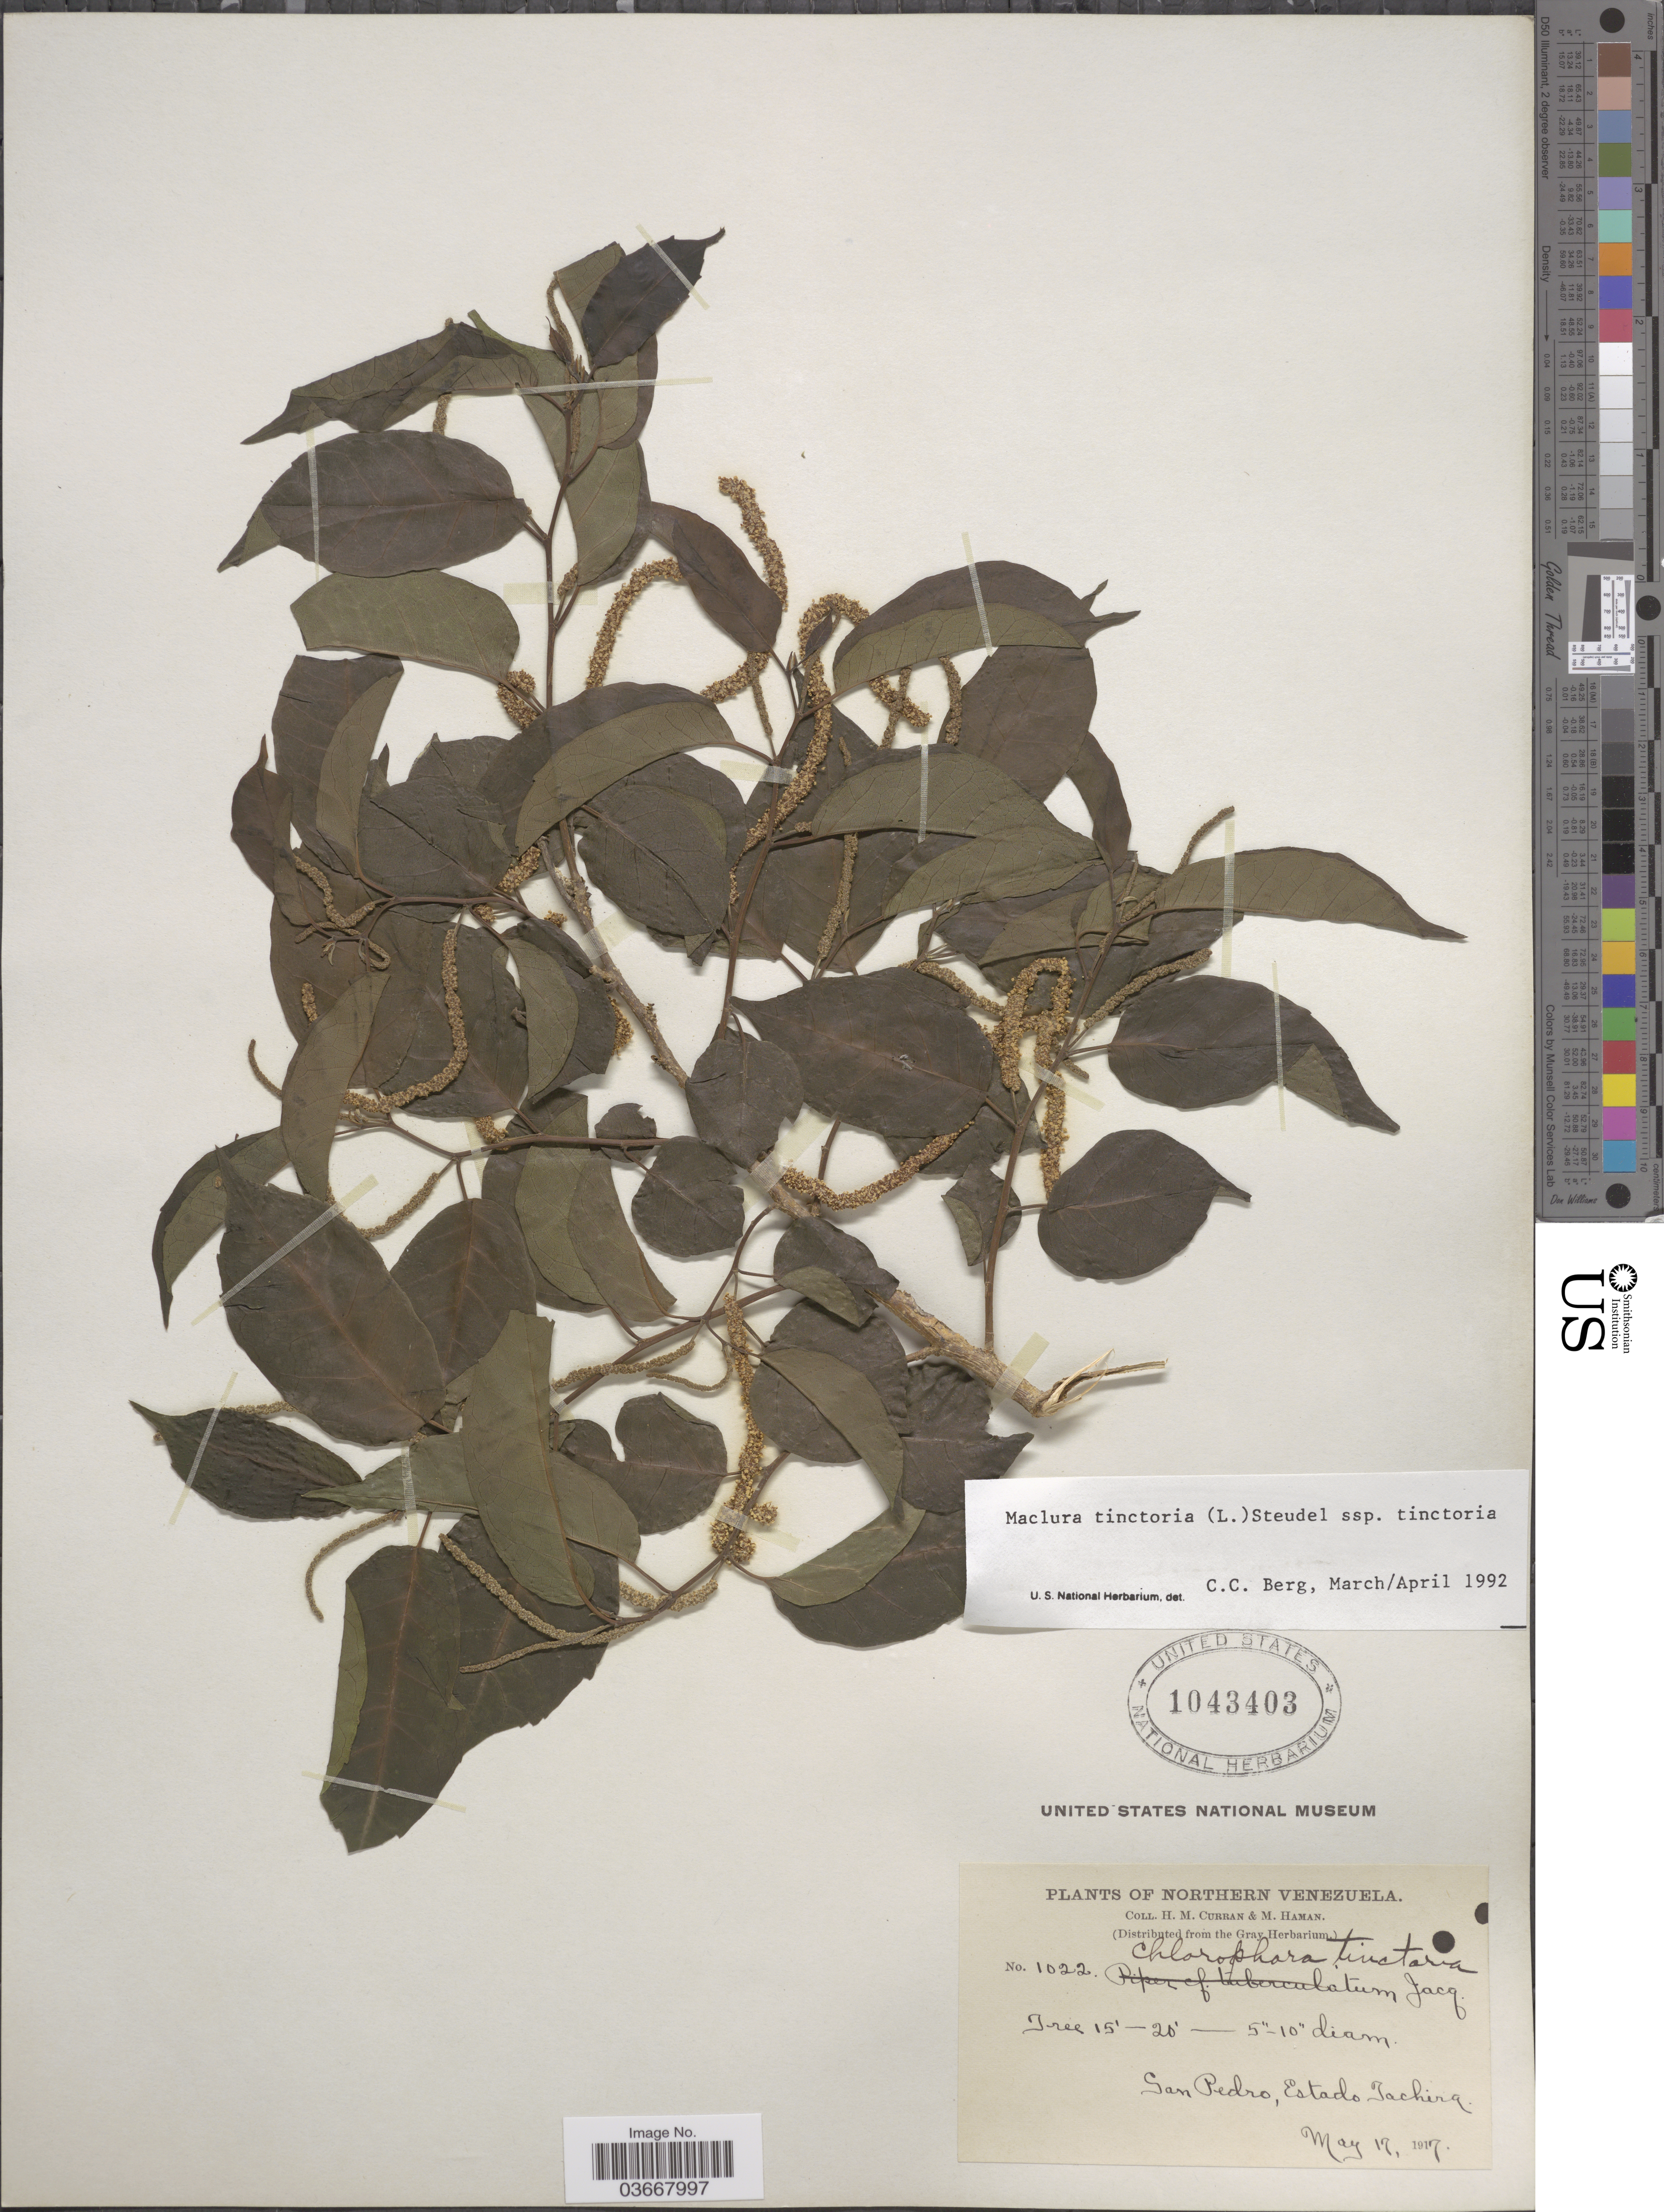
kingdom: Plantae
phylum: Tracheophyta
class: Magnoliopsida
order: Rosales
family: Moraceae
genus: Maclura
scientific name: Maclura tinctoria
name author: (L.) D. Don ex Steud.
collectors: H. M. Curran & M. Haman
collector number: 1022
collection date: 1917-05-17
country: Venezuela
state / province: Tachira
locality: Northern Venezuela. San Pedro.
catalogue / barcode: US 1043403